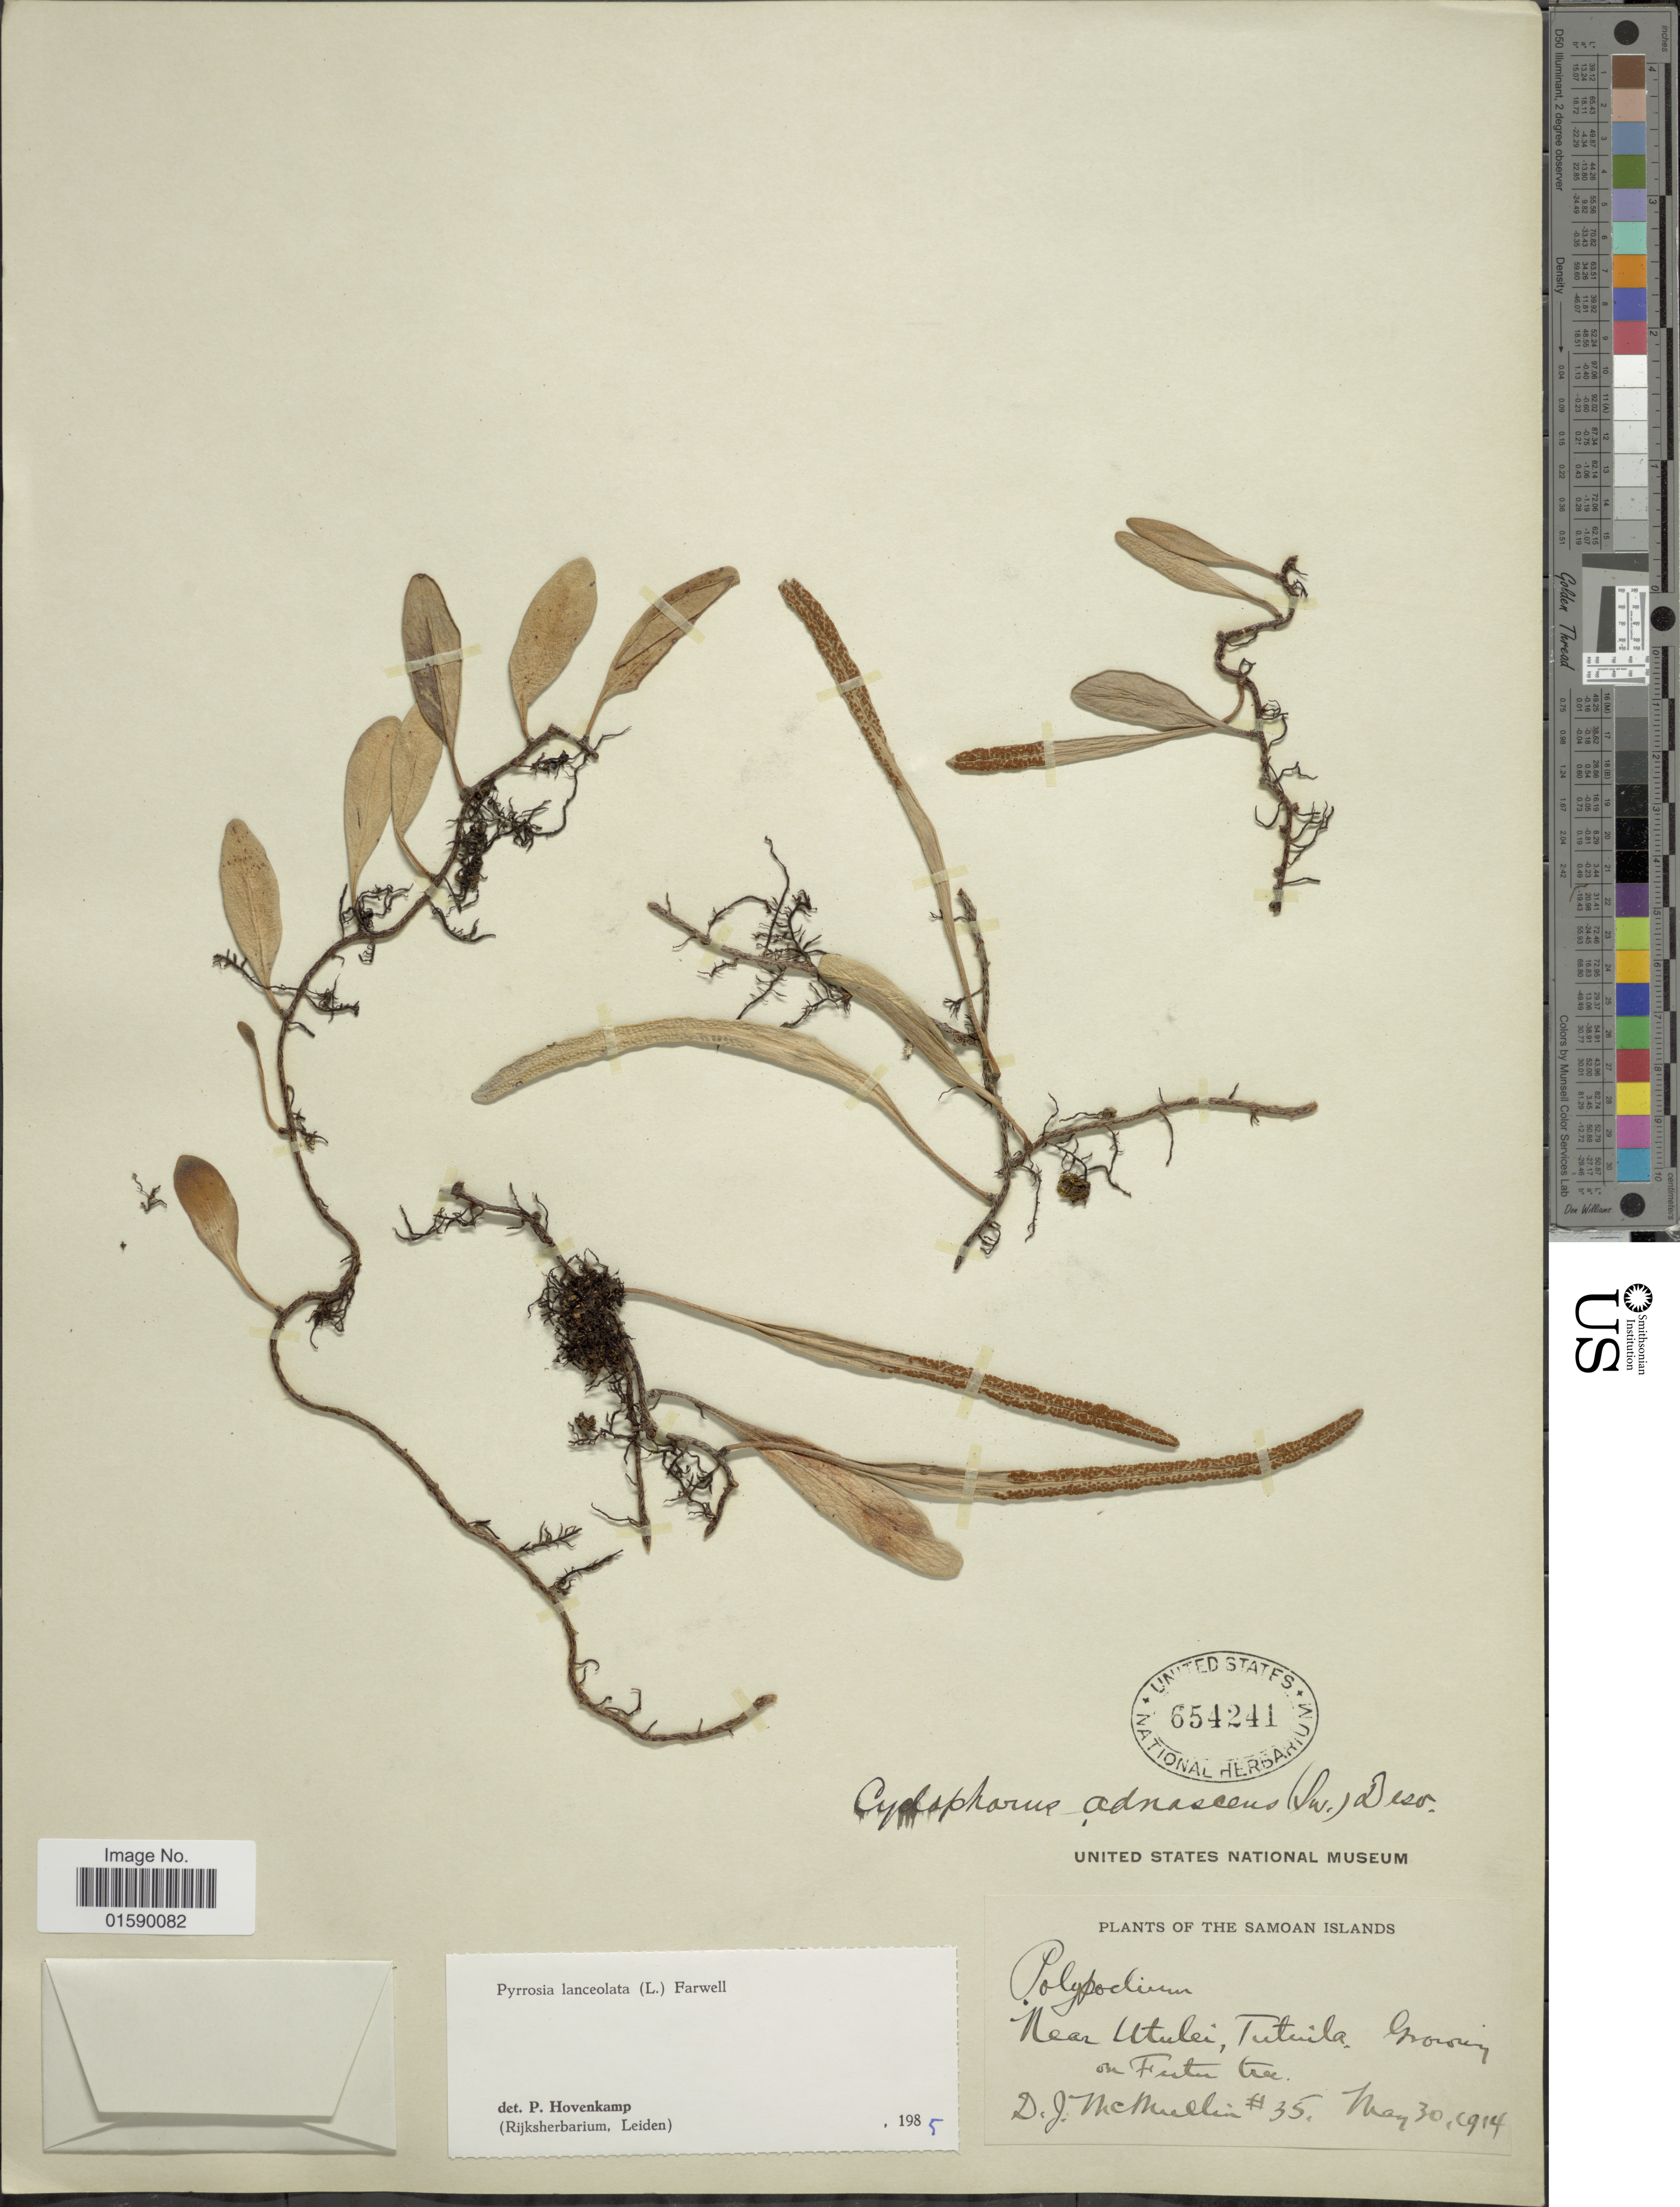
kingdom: Plantae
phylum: Tracheophyta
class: Polypodiopsida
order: Polypodiales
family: Polypodiaceae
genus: Pyrrosia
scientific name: Pyrrosia lanceolata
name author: (L.) Farw.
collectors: D. McMullin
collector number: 35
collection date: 1914-05-30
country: American Samoa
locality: Samoan Islands, near Utulei, Tutuila.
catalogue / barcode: US 654241